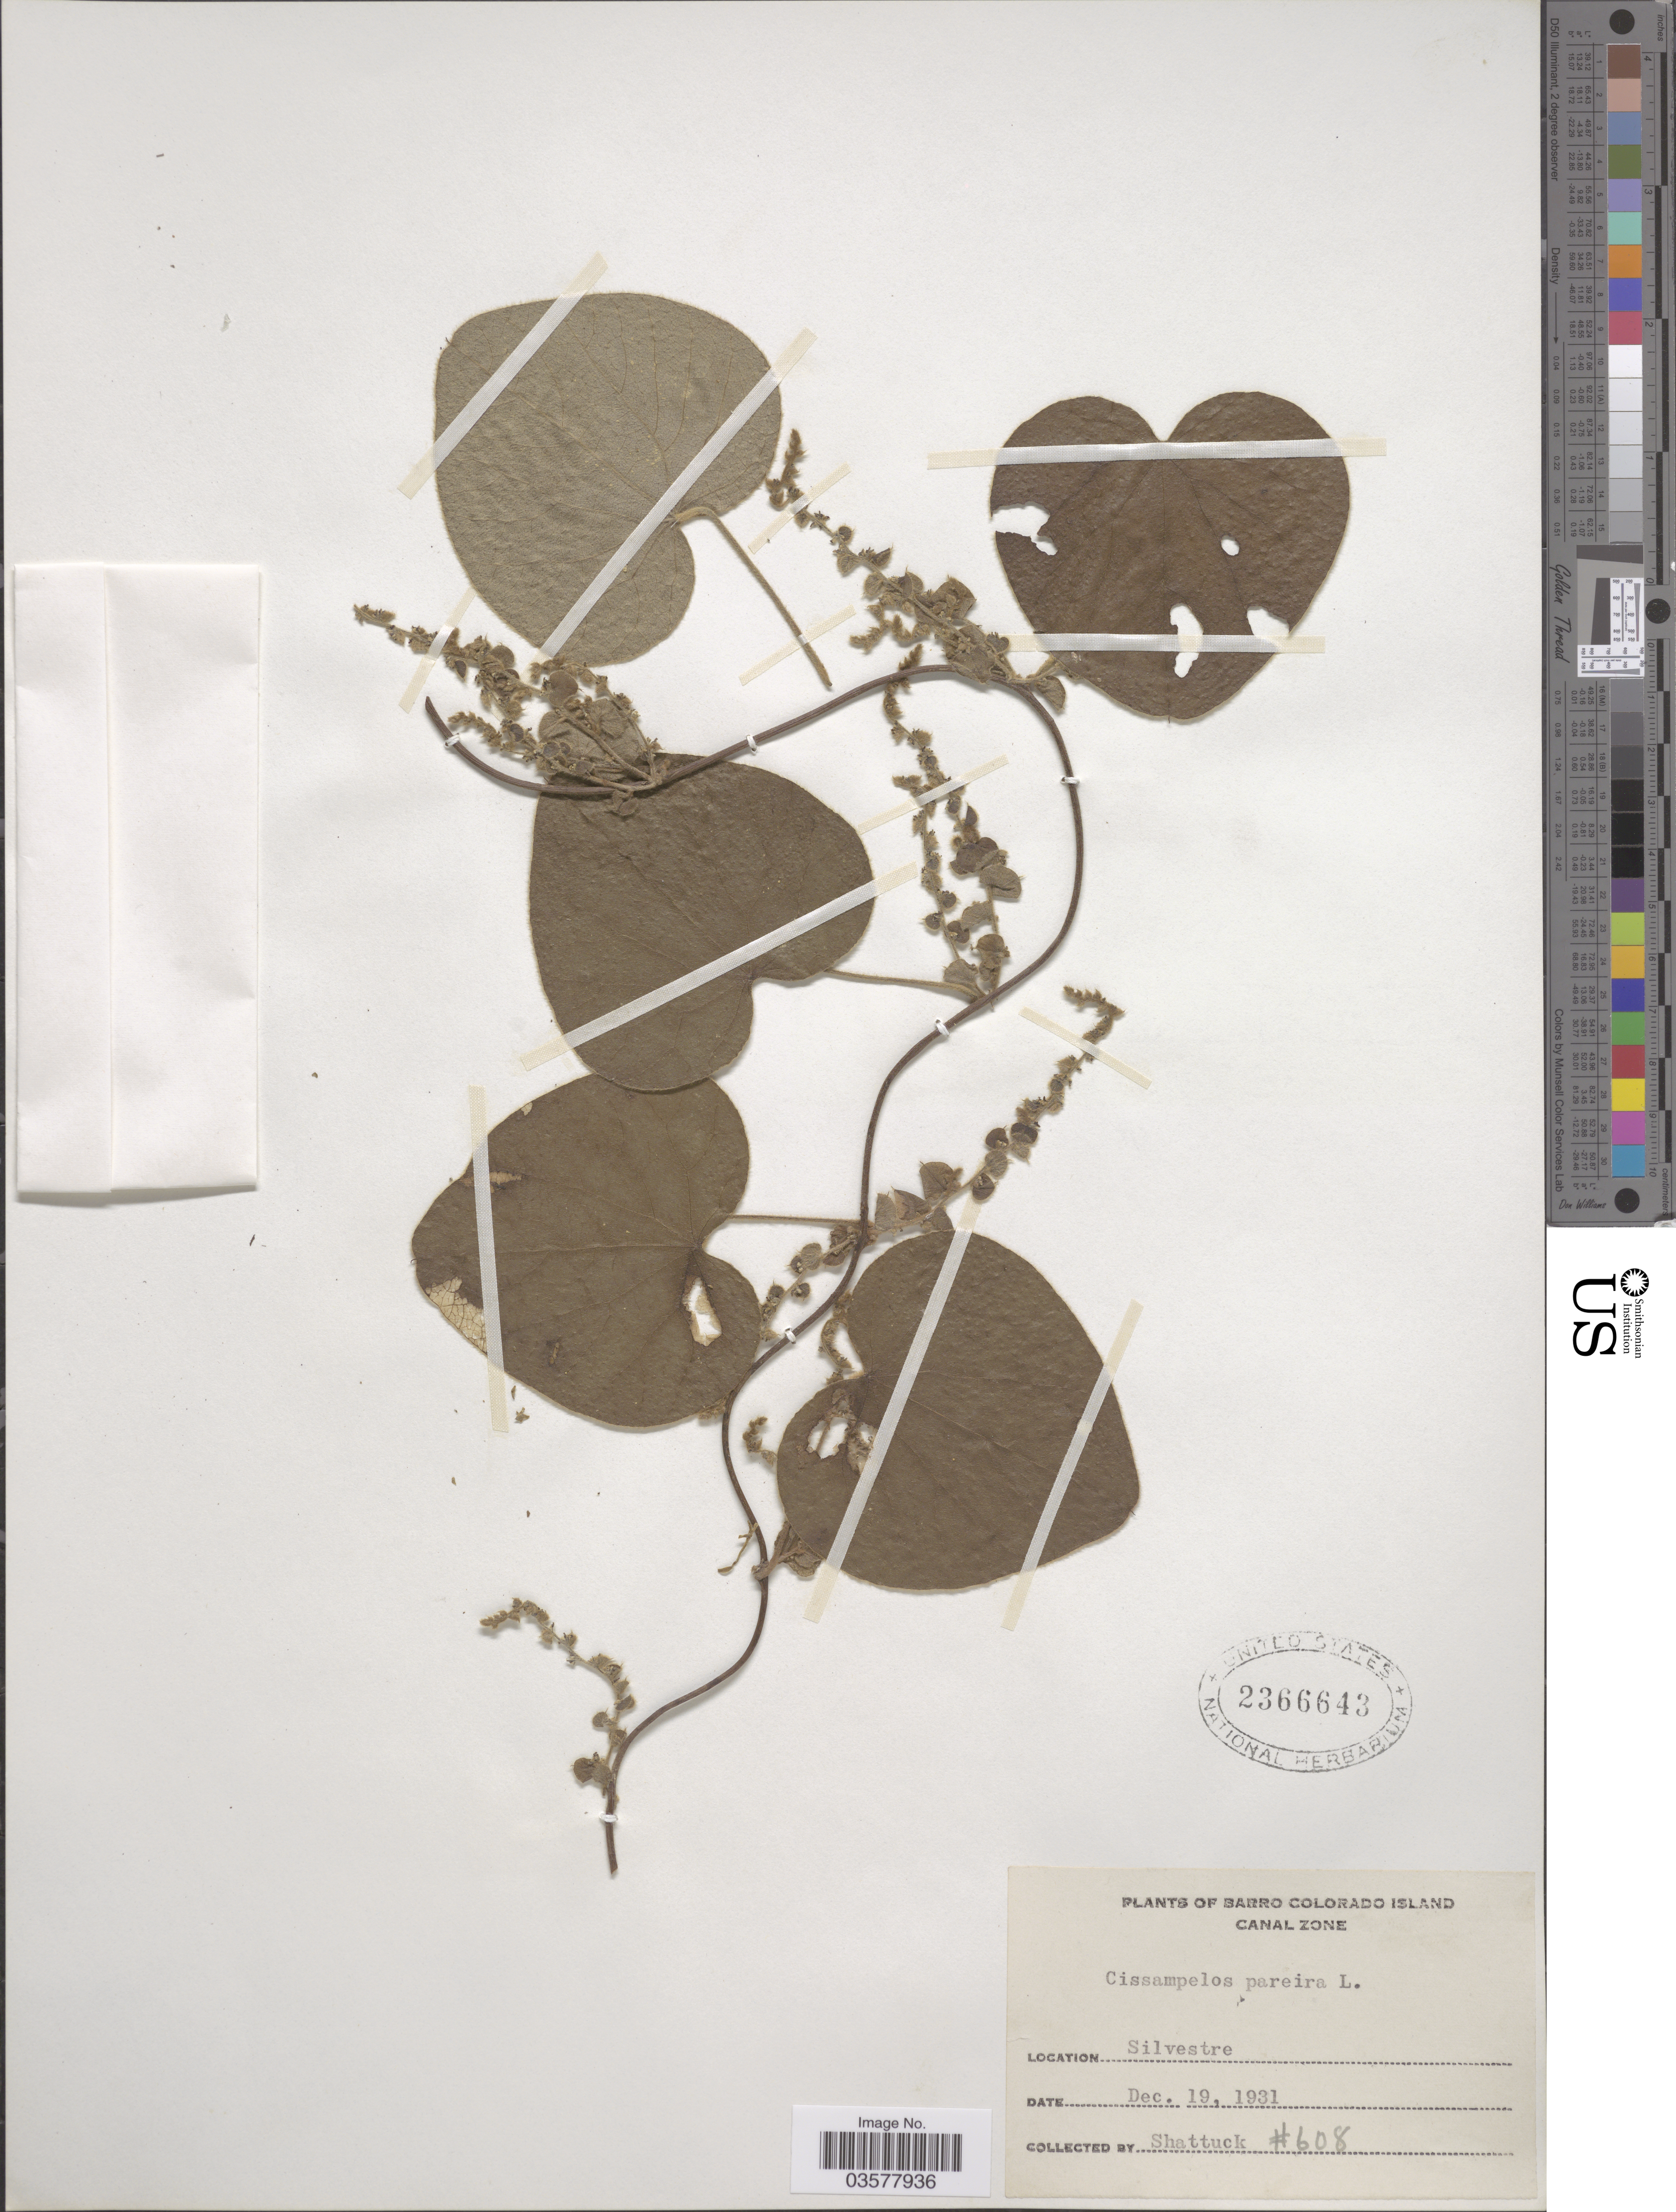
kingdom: Plantae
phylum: Tracheophyta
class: Magnoliopsida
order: Ranunculales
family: Menispermaceae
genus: Cissampelos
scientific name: Cissampelos pareira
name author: L.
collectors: Shattuck, --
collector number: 608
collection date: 1931-12-19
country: Panama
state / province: Panamá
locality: Barro Colorado Island. Canal Zone. Silvestre.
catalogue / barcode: US 2366643